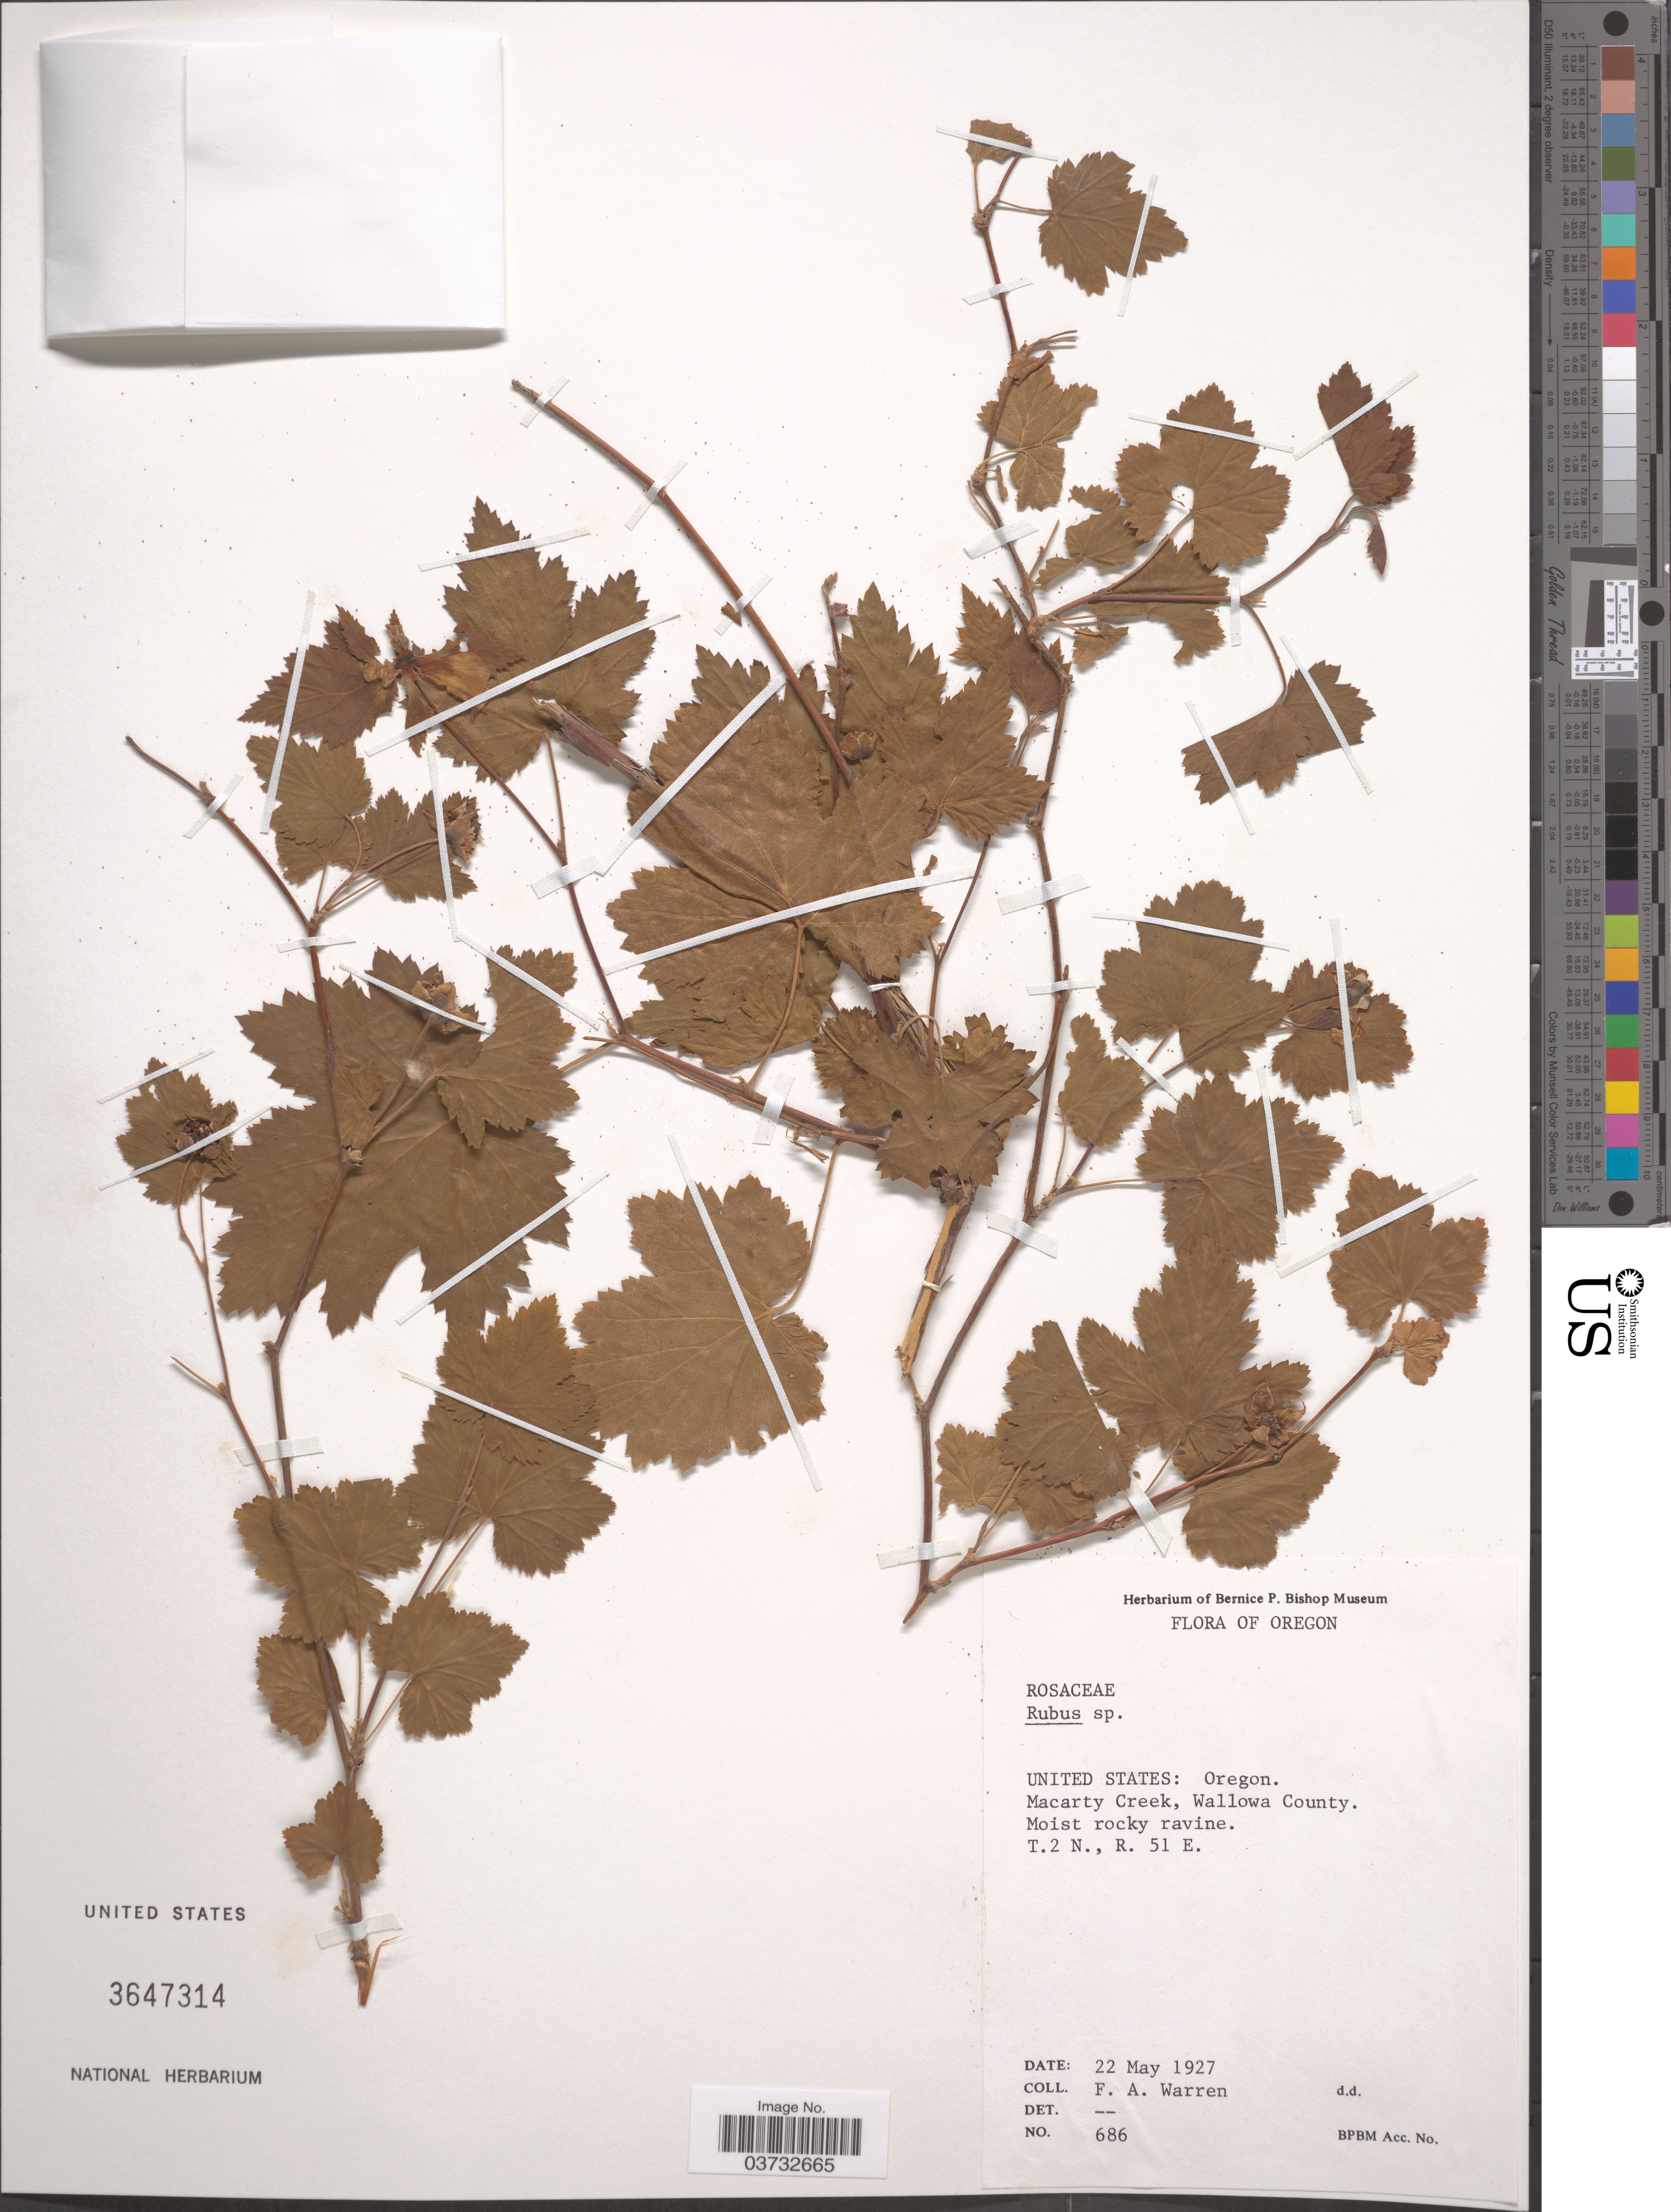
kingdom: Plantae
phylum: Tracheophyta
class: Magnoliopsida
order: Rosales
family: Rosaceae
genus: Rubus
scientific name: Rubus sp.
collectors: F. Warren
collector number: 686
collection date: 1927-05-22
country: United States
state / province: Oregon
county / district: Wallowa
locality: Macarty Creek, Wallowa County. T. 2 N., R. 51 E.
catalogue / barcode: US 3647314